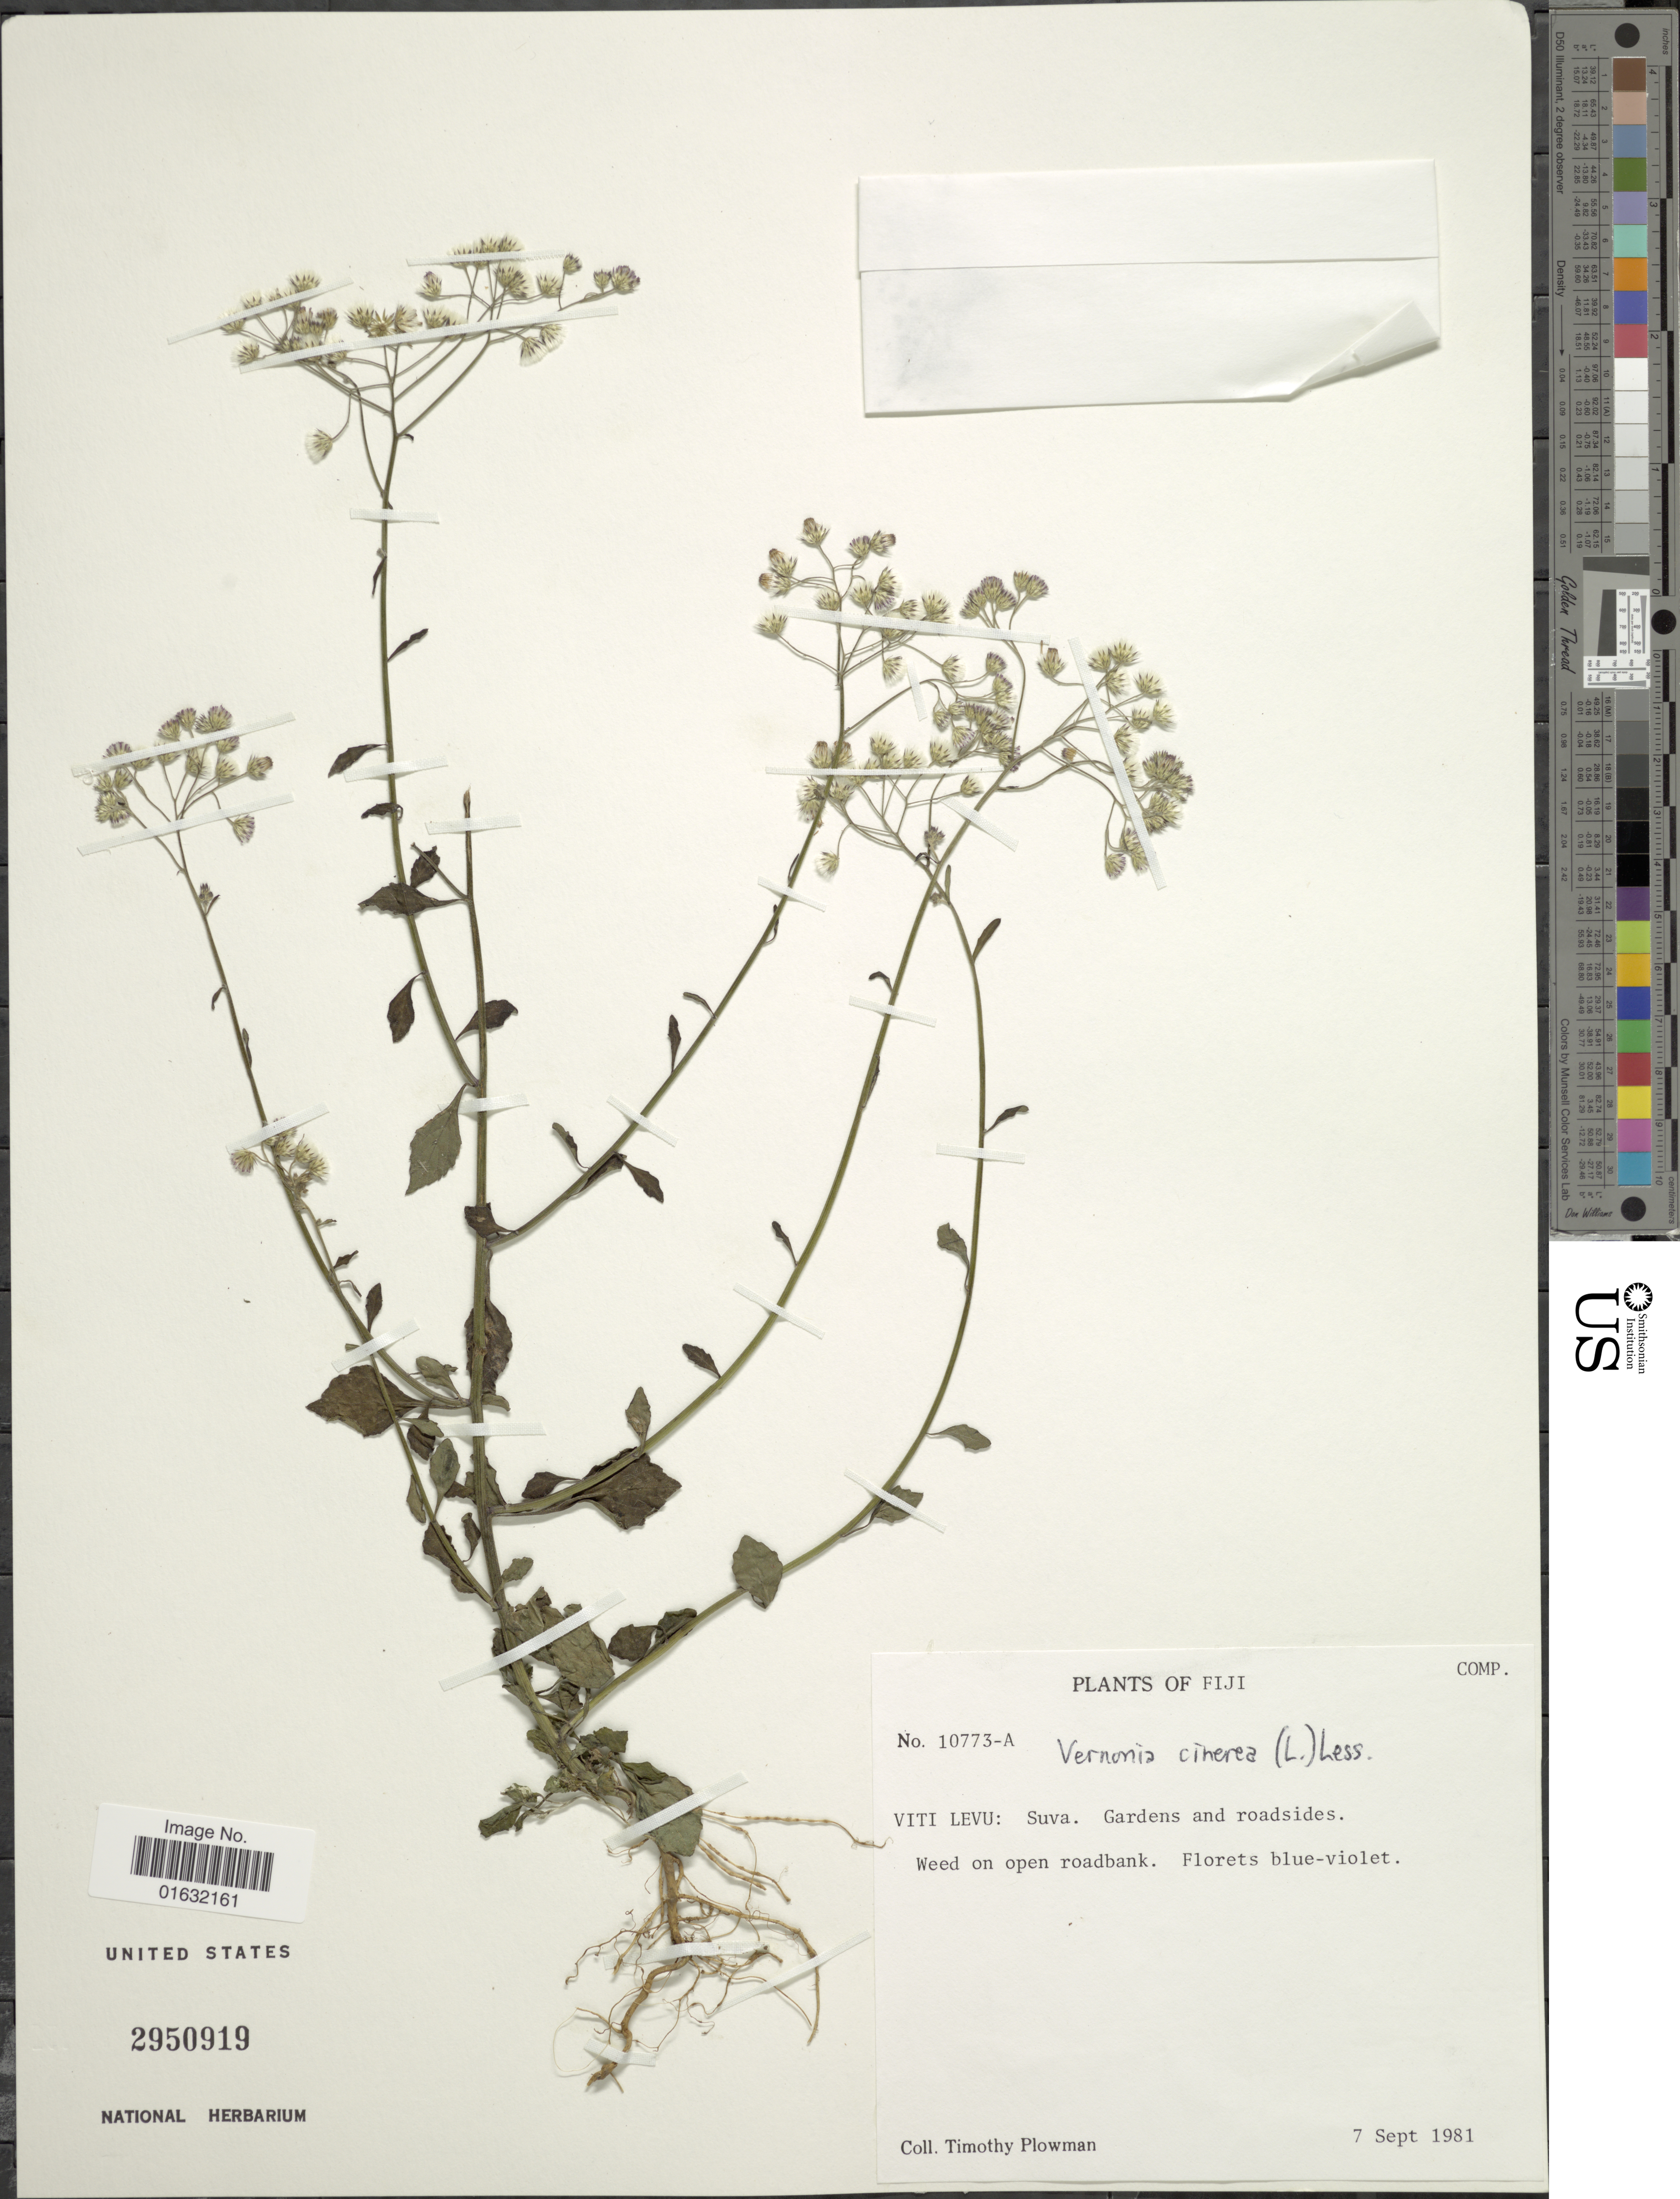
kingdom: Plantae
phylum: Tracheophyta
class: Magnoliopsida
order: Asterales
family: Asteraceae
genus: Cyanthillium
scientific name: Cyanthillium cinereum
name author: (L.) H. Rob.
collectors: T. Plowman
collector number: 10773-A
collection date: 1981-09-07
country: Fiji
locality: Viti Levu: Suva, Gardens and roadsides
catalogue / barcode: US 2950919